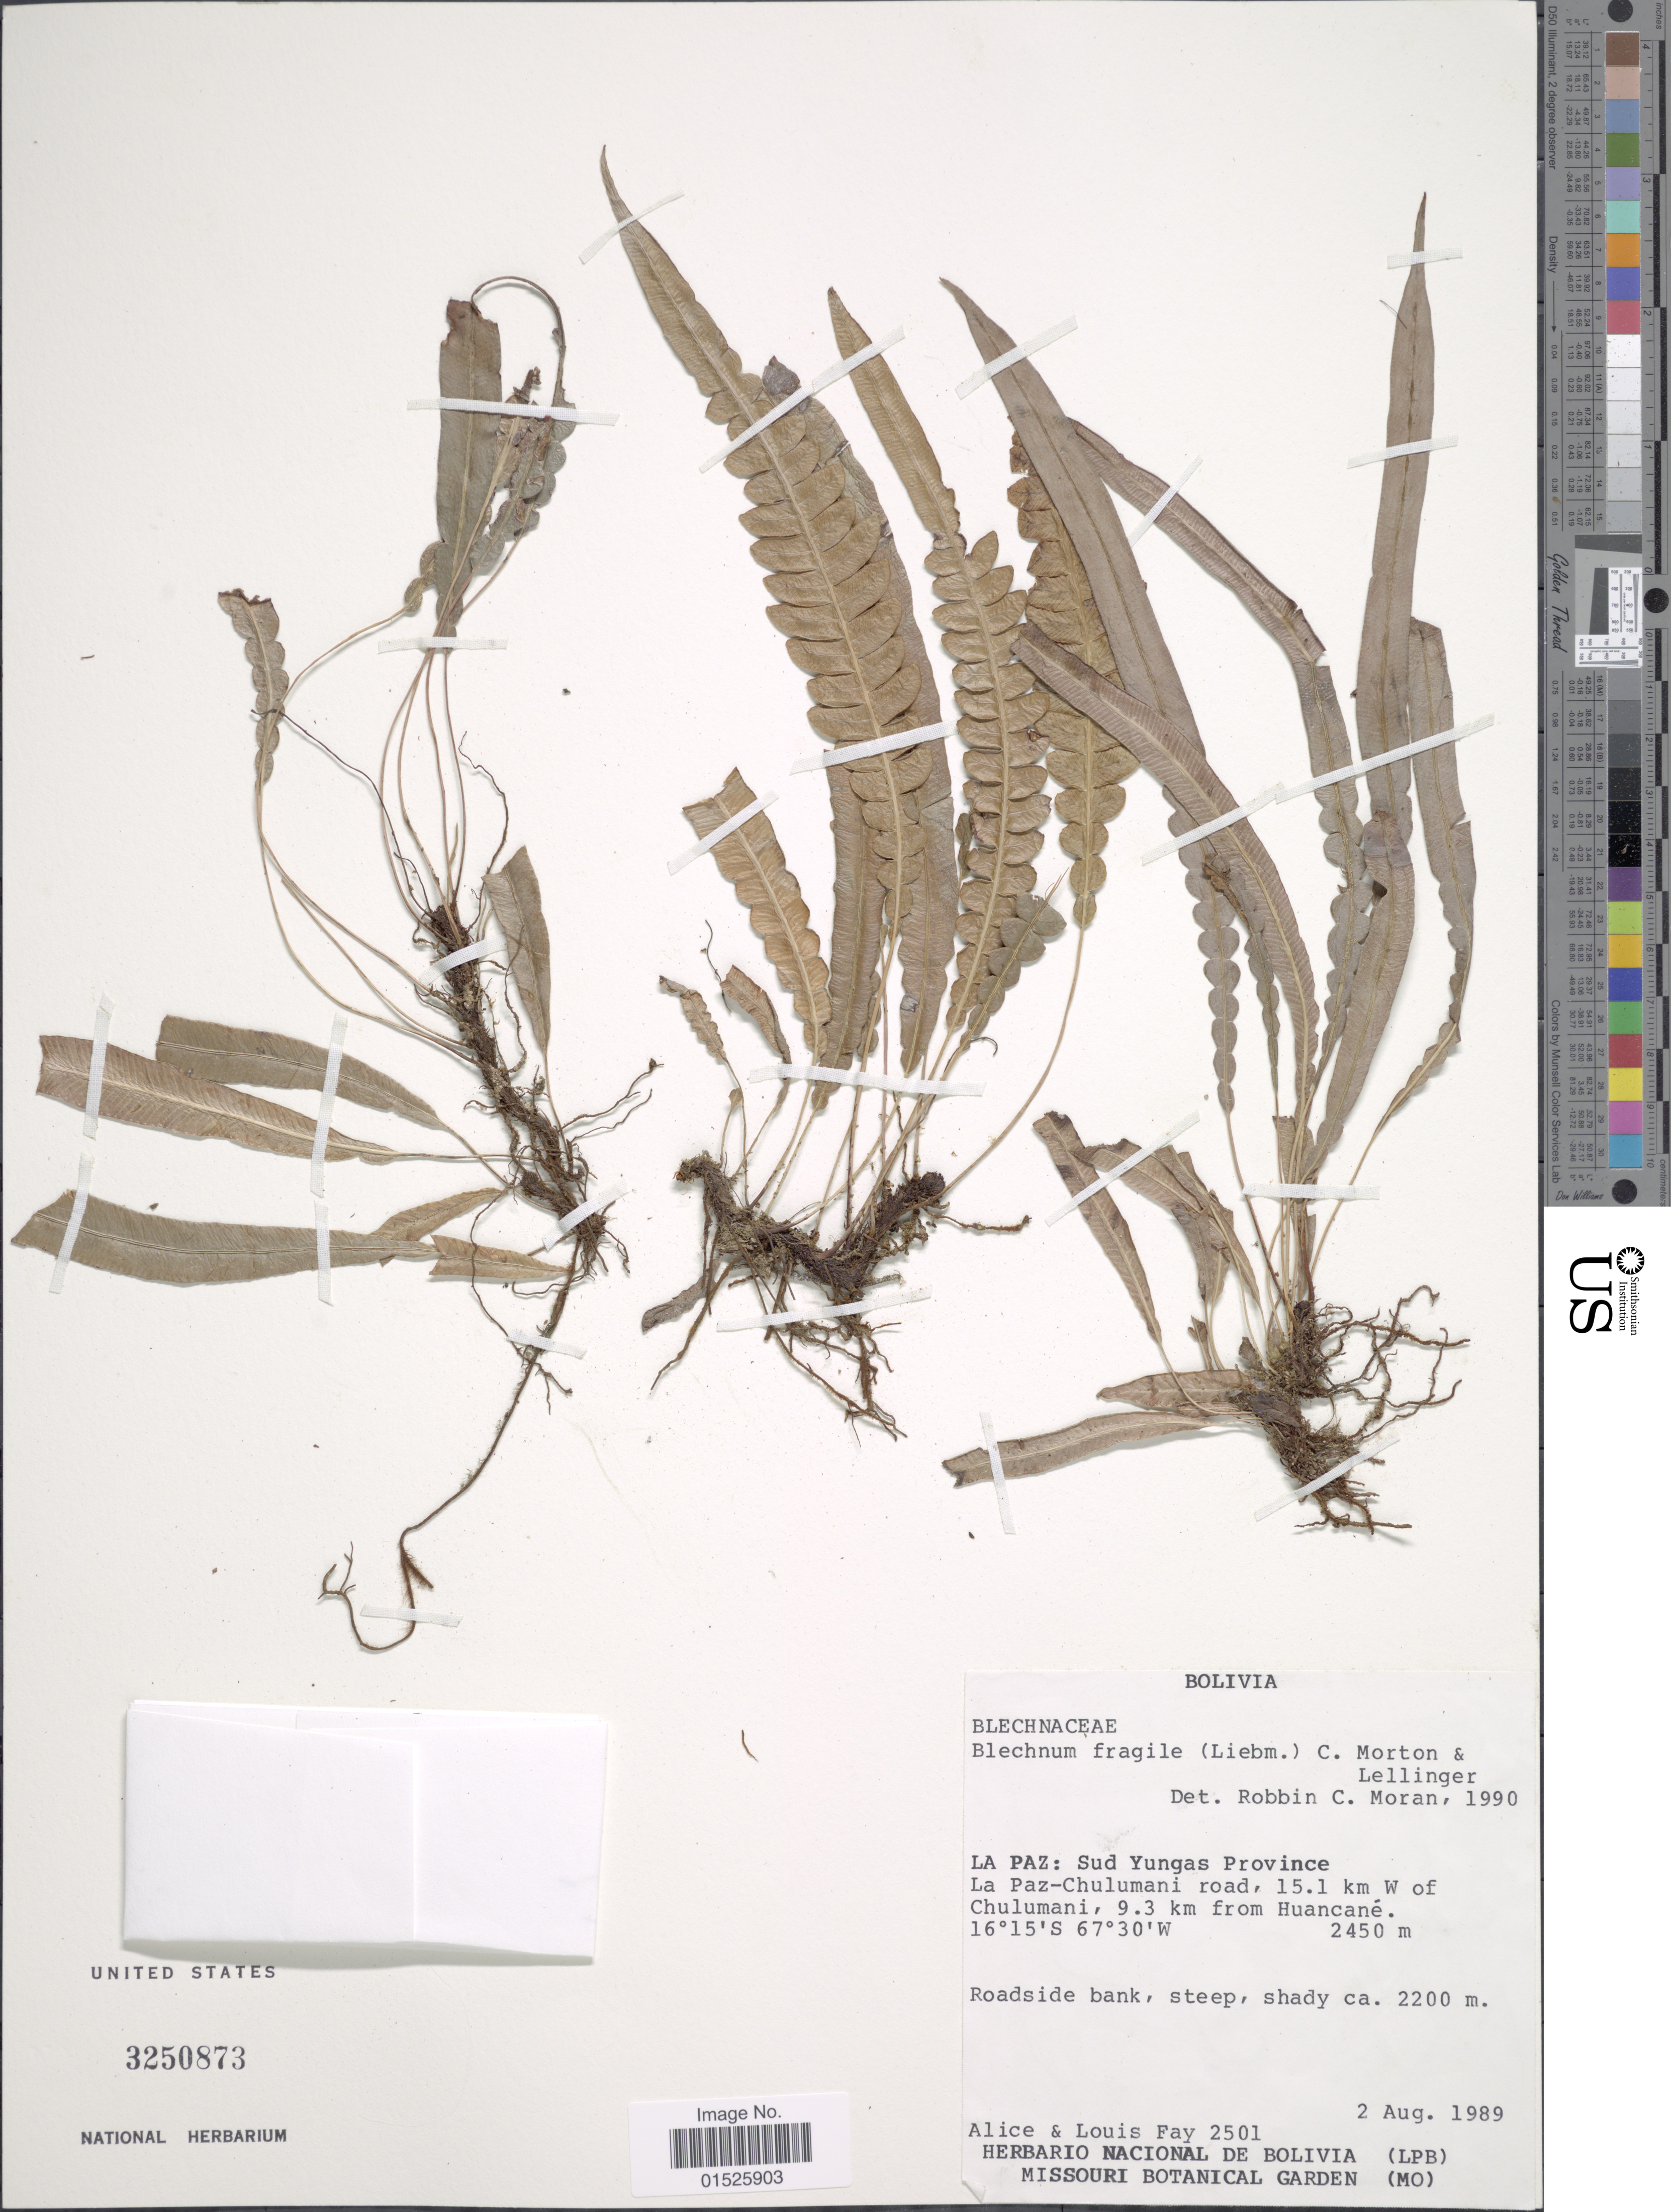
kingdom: Plantae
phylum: Tracheophyta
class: Polypodiopsida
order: Polypodiales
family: Blechnaceae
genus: Blechnum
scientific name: Blechnum fragile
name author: (Liebm.) C.V. Morton & Lellinger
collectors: A. Fay & L. Fay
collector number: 2501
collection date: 1989-08-02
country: Bolivia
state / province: La Paz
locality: Sud Yungas Province. La Paz-Chulumani road, 15-1 km W of Chulumani, 9.3 km from Huancané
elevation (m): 2200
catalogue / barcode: US 3250873